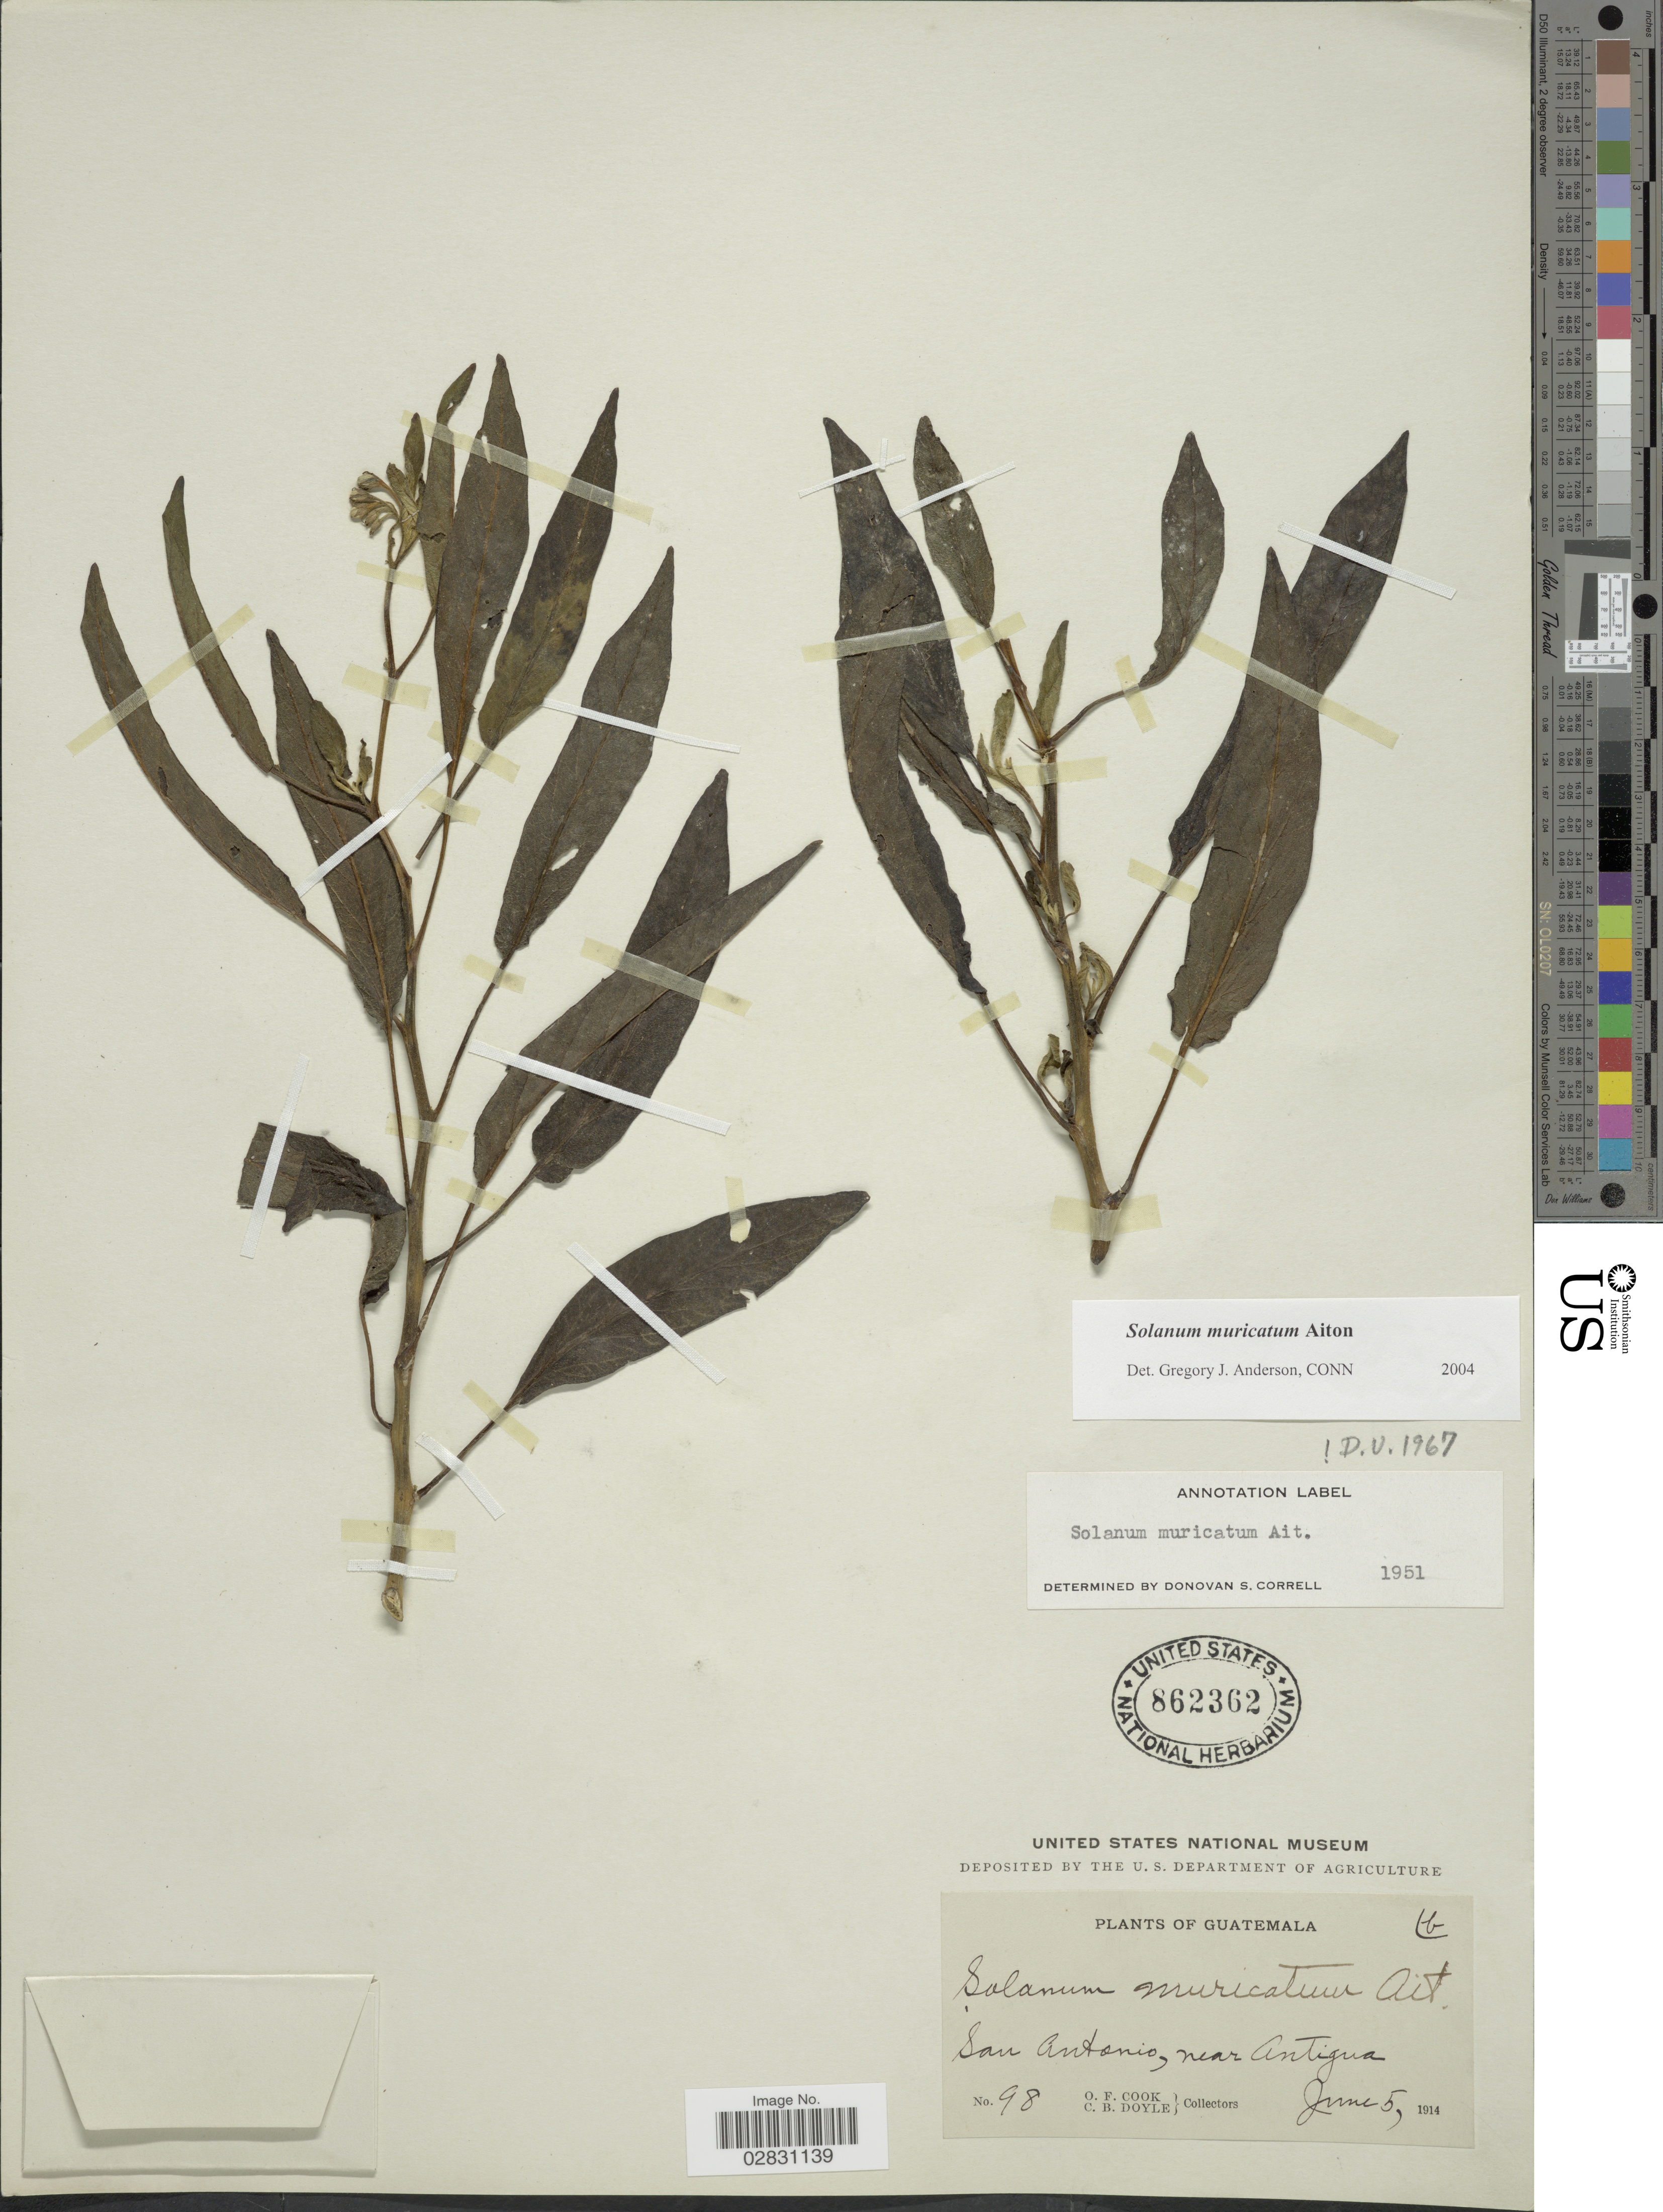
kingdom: Plantae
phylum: Tracheophyta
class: Magnoliopsida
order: Solanales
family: Solanaceae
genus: Solanum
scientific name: Solanum muricatum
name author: Aiton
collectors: O. F. Cook & C. Doyle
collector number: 98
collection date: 1914-06-05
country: Guatemala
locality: San Antonio, near Antigua.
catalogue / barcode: US 862362